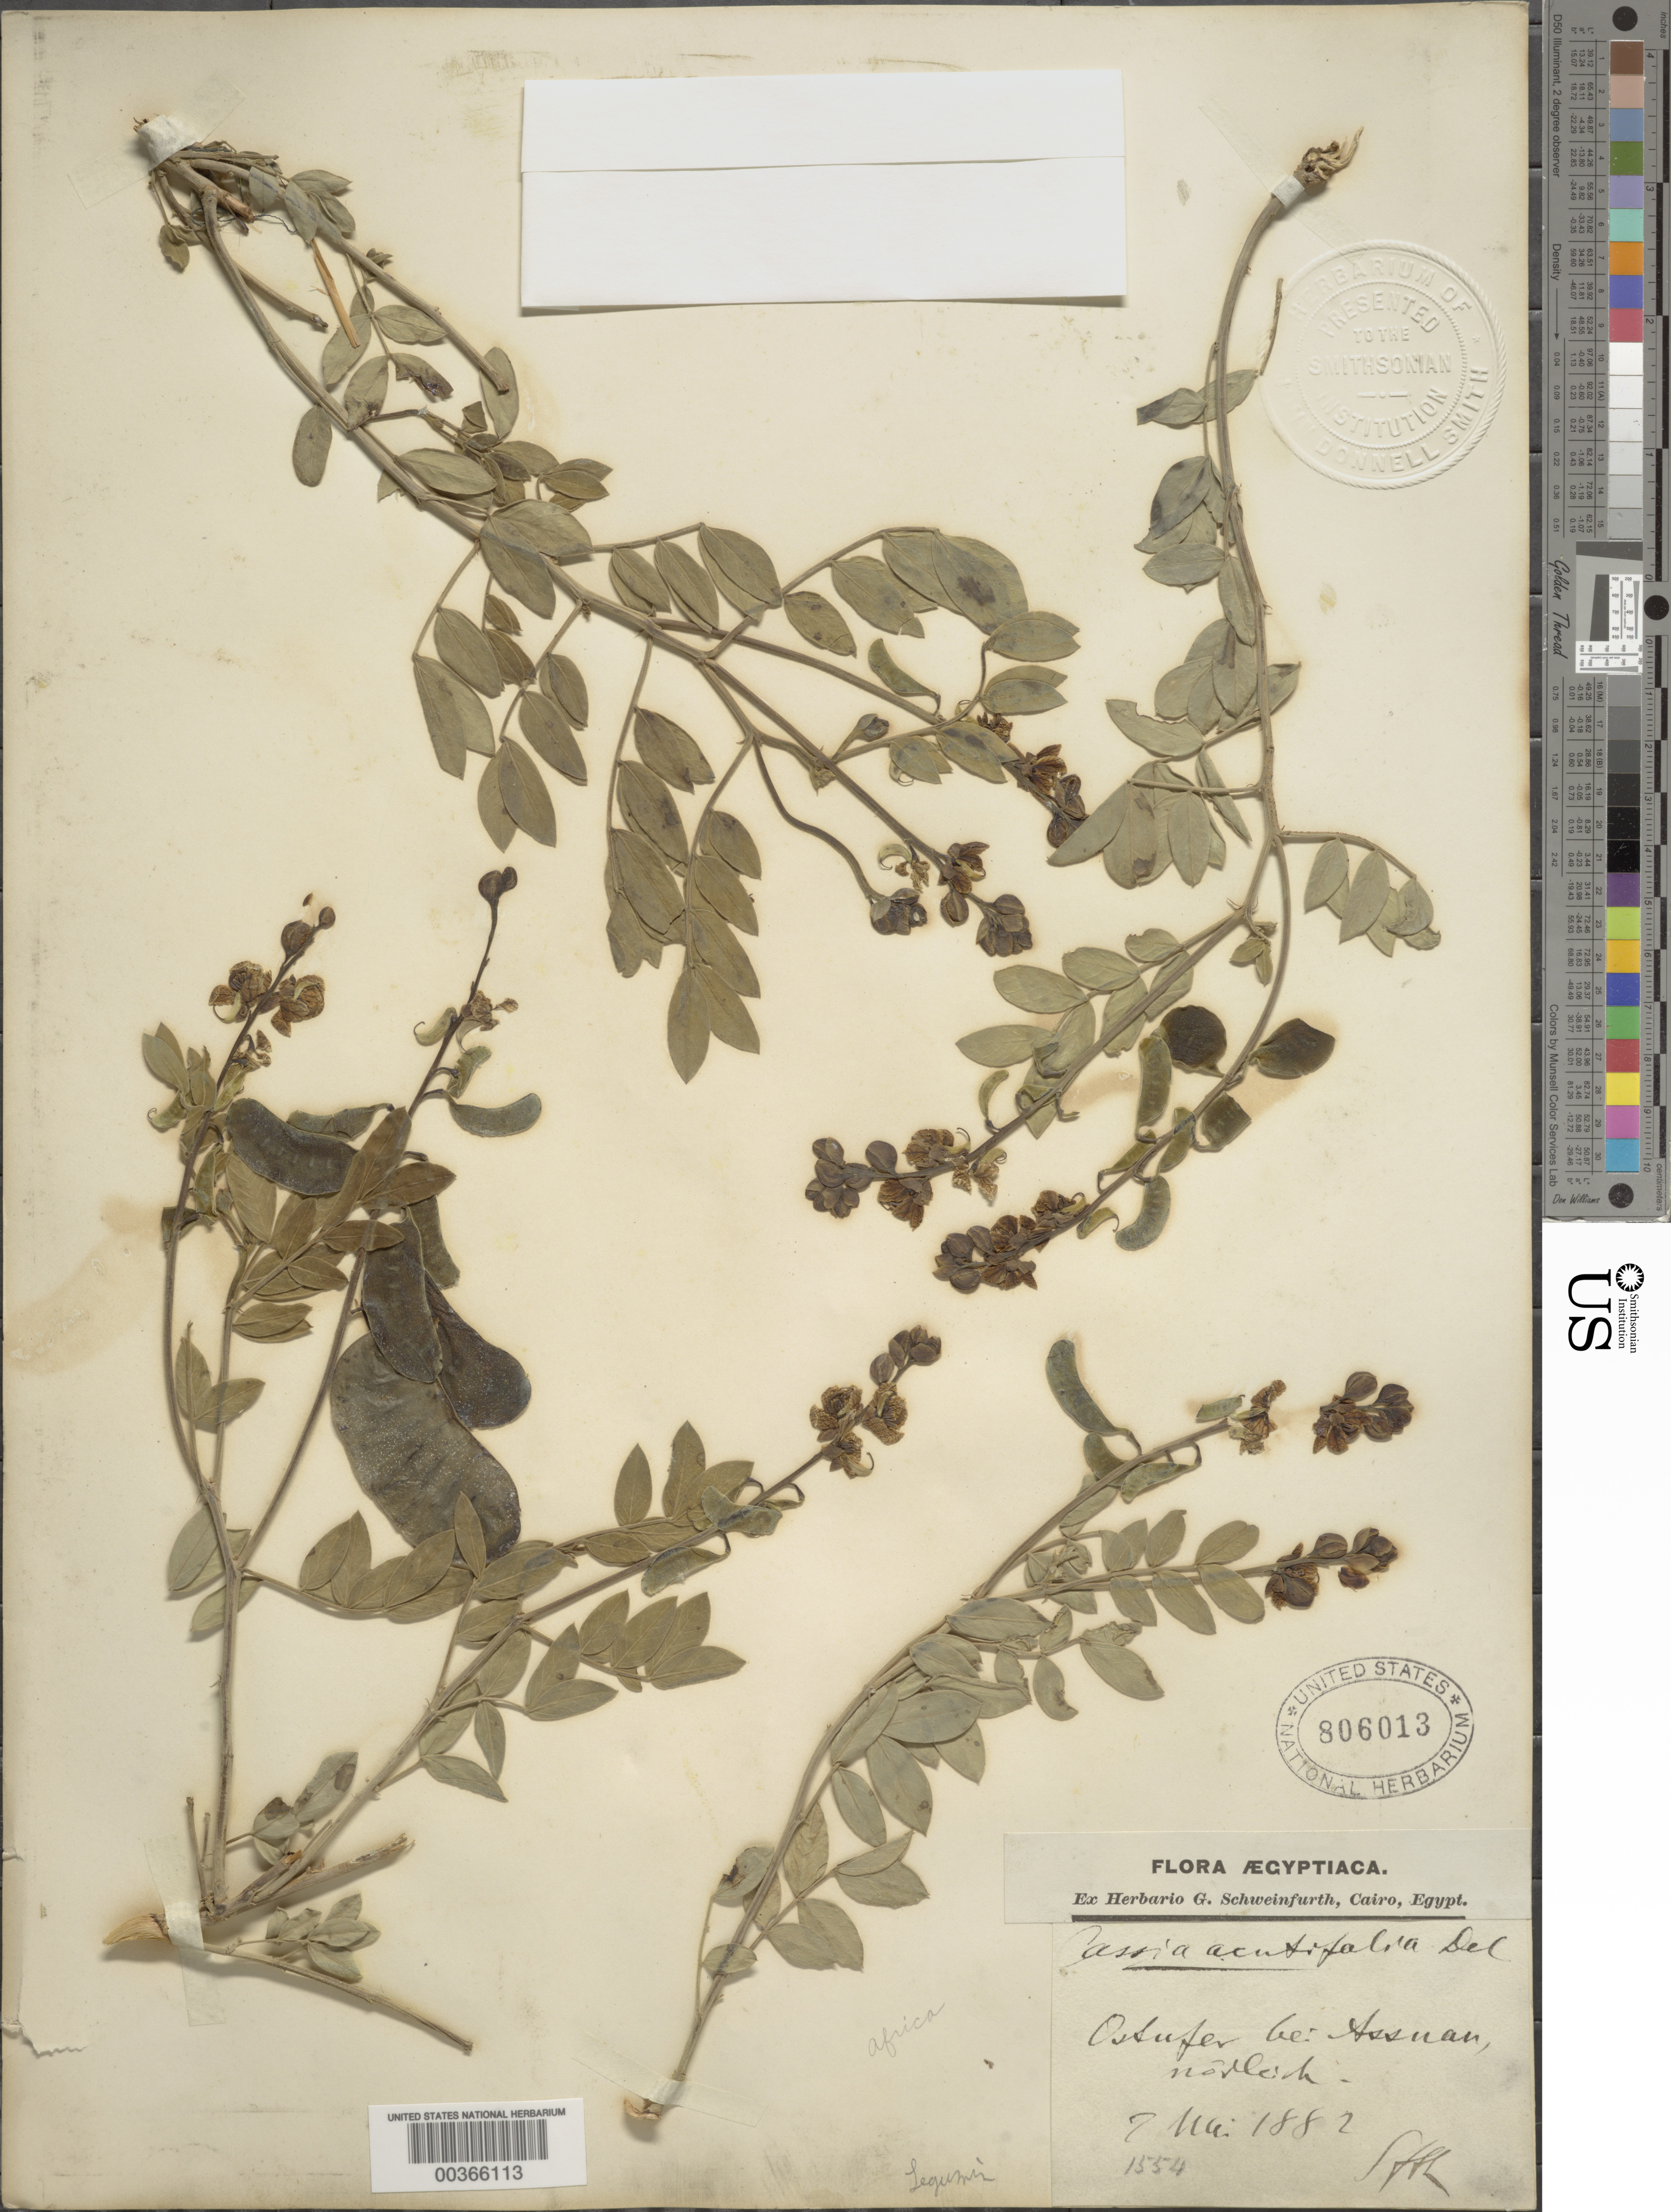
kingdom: Plantae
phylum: Tracheophyta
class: Magnoliopsida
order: Fabales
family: Fabaceae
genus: Senna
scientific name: Senna acutifolia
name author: (Delile) Link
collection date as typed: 07 May 1882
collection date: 1882-05-07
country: Egypt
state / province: Aswan (?)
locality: Ostufer bei Assnun (?), norlich (nördlich?). [east bank near Assnun (Aswan?), north]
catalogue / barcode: US 806013